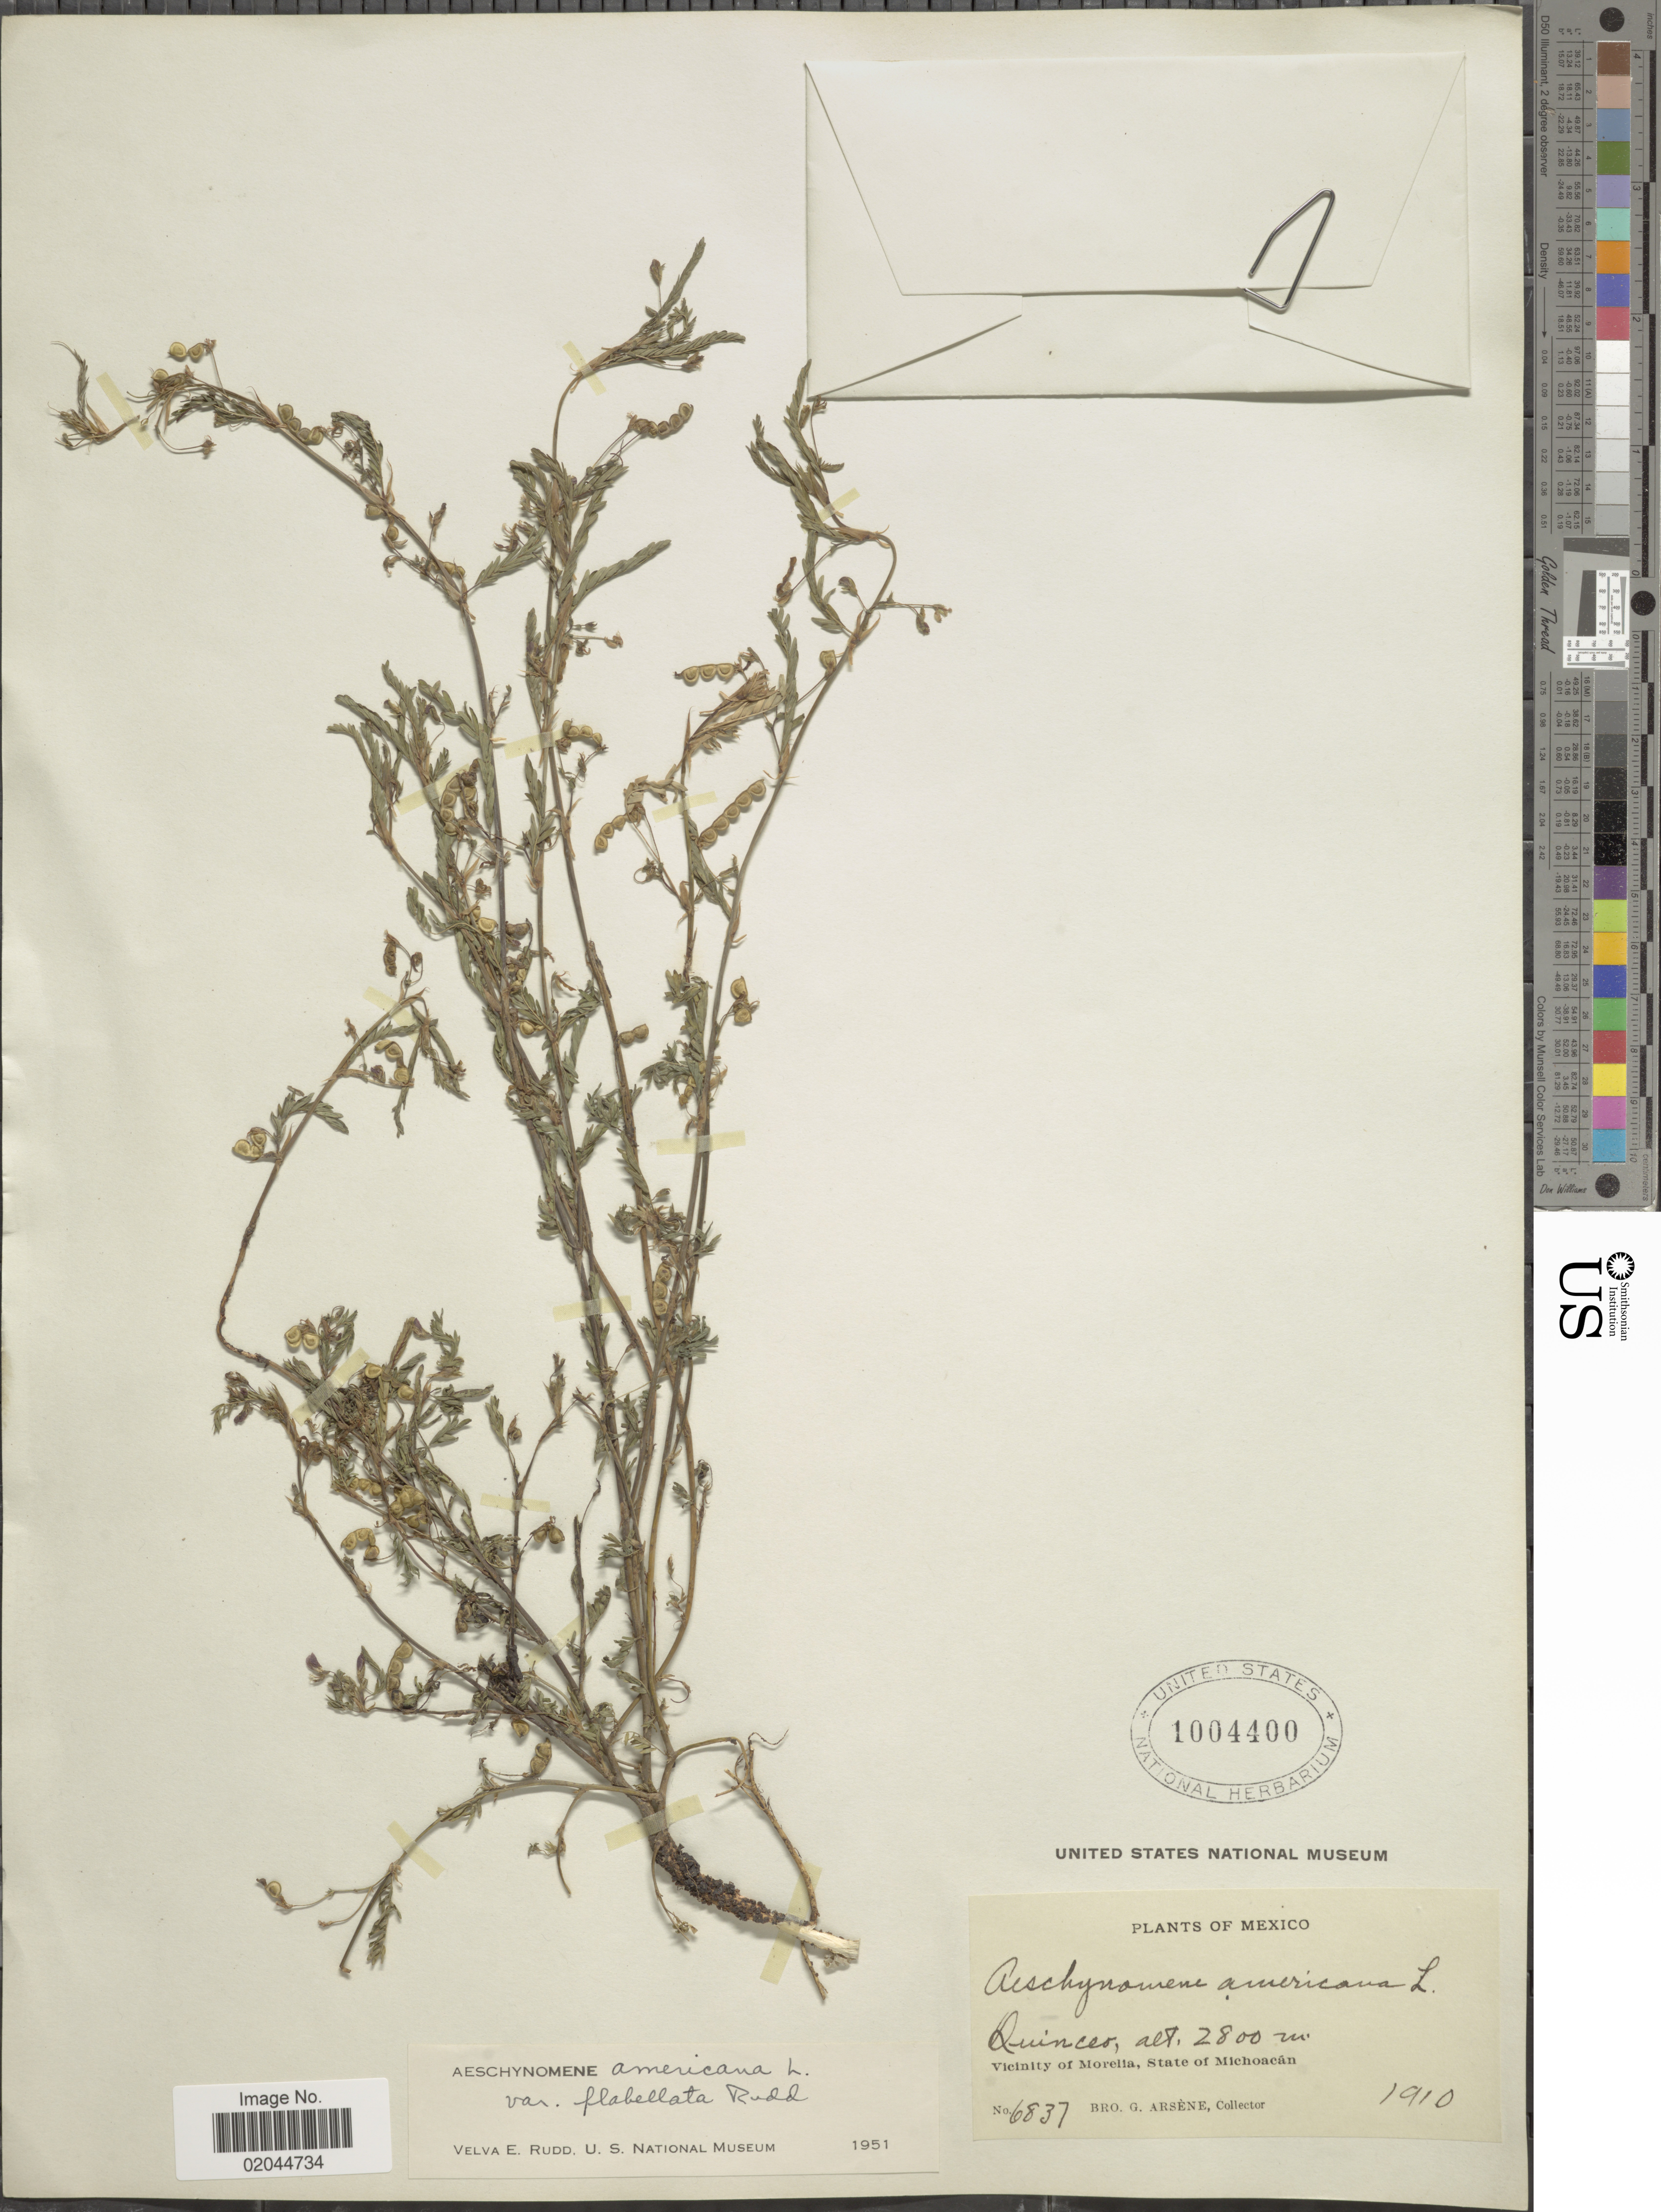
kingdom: Plantae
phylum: Tracheophyta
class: Magnoliopsida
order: Fabales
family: Fabaceae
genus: Aeschynomene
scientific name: Aeschynomene americana var. flabellata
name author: Rudd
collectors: Bro. G. Arsène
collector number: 6837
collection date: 1910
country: Mexico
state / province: Michoacán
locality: Quinceo, Vicinity of Morelia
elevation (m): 2800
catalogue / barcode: US 1004400